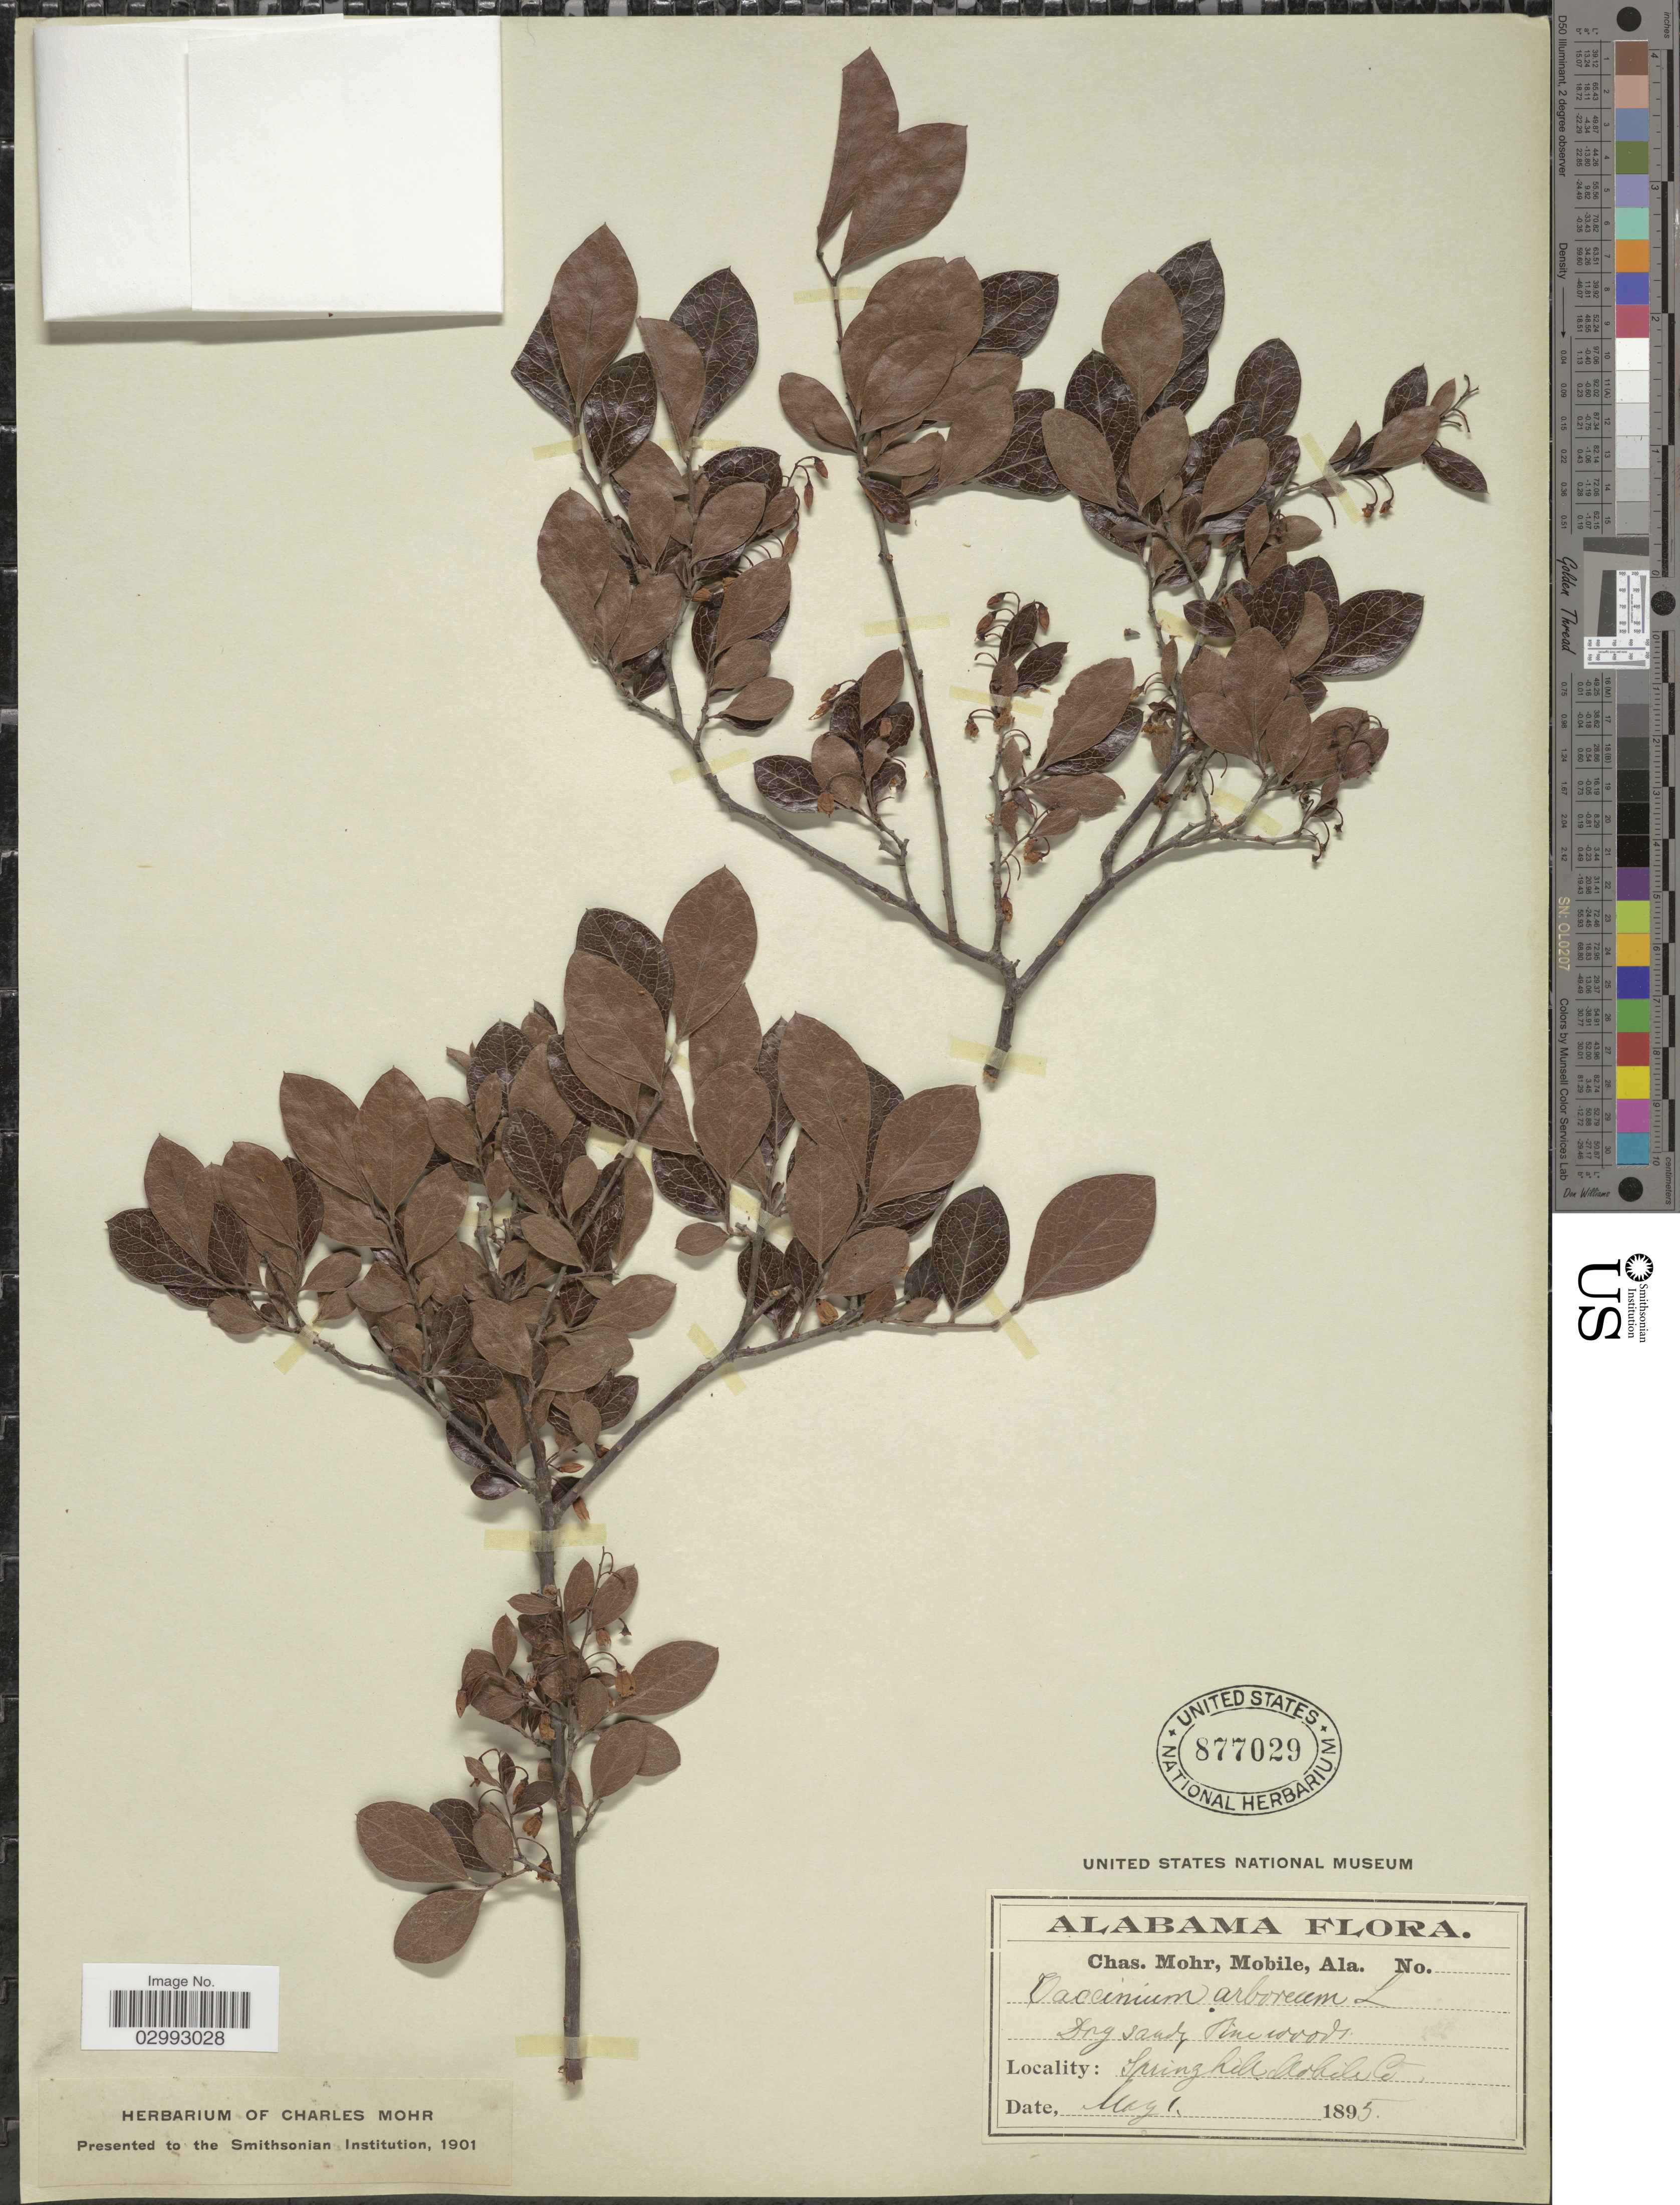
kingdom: Plantae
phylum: Tracheophyta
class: Magnoliopsida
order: Ericales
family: Ericaceae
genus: Batodendron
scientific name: Batodendron arboreum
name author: Nutt.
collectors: Mohr, C. T. (herbarium)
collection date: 1895-05-01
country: United States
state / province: Alabama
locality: Spring hill. Mobile Co.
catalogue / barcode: US 877029